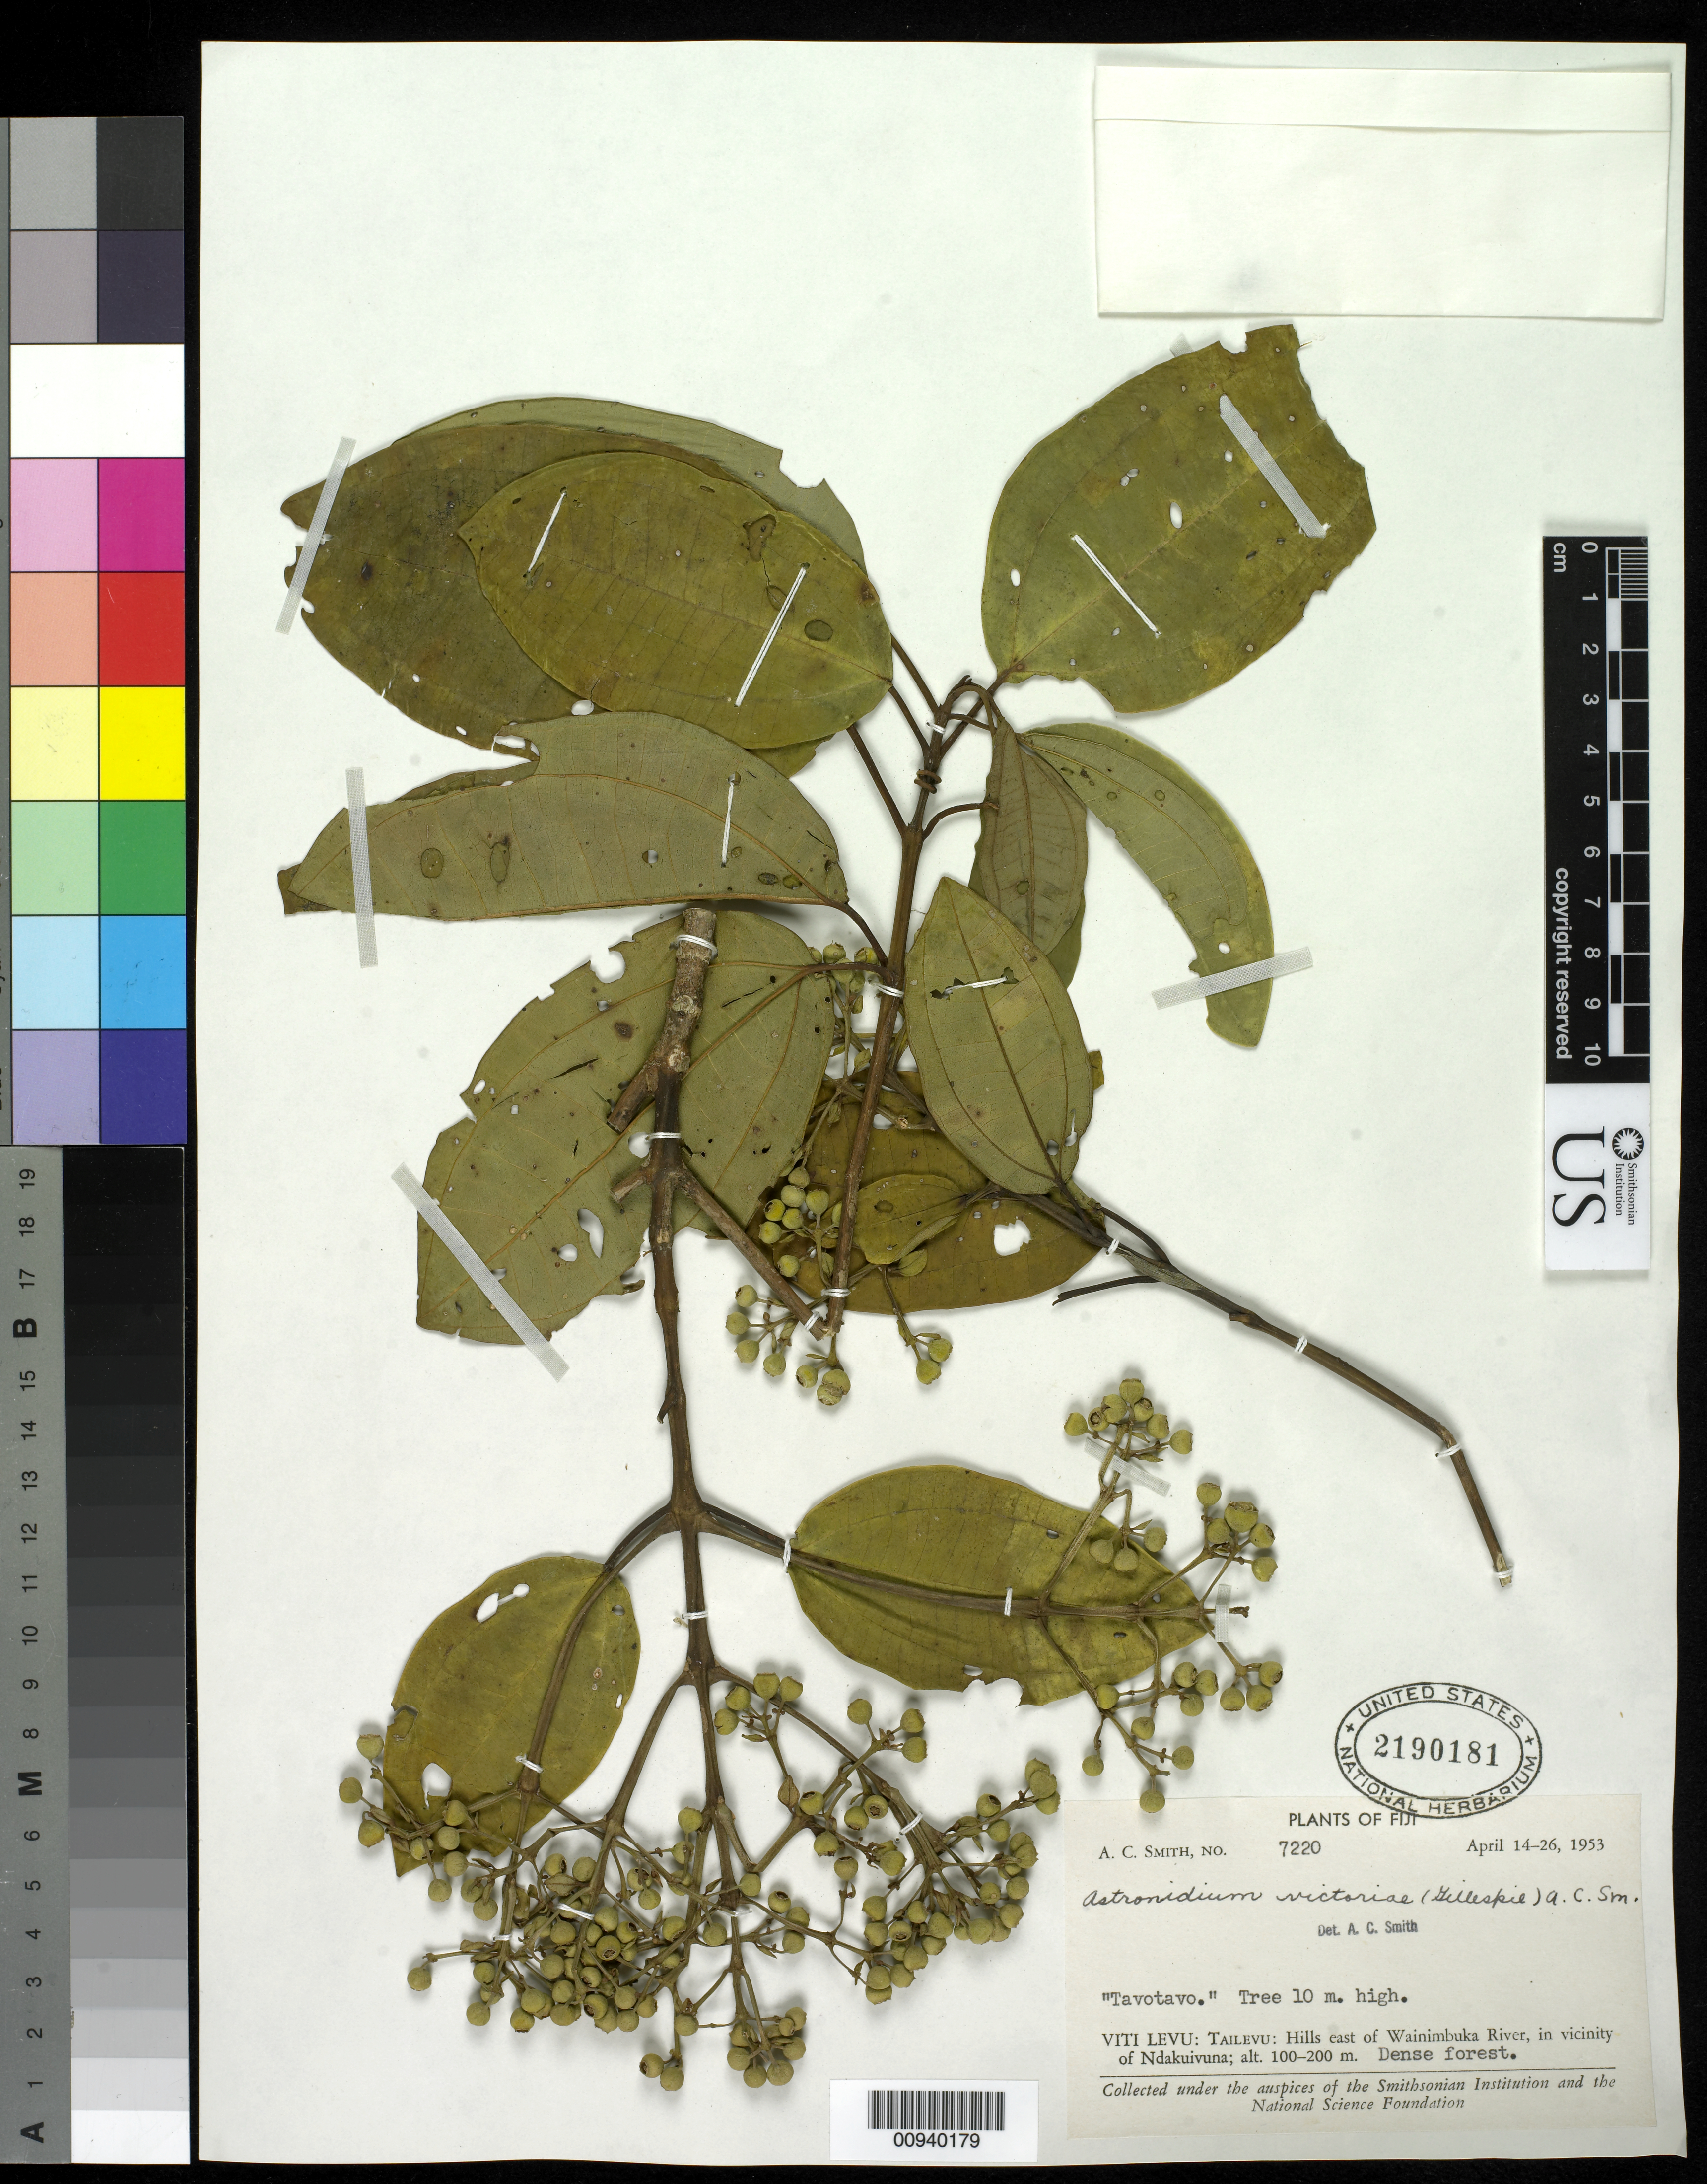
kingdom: Plantae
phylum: Tracheophyta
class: Magnoliopsida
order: Myrtales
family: Melastomataceae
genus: Astronidium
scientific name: Astronidium victoriae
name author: (Gill.) A.C. Sm.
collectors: C. A. Smith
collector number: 7220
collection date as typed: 14 Apr 1953 to 26 Apr 1953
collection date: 1953-04-14/1953-04-26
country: Fiji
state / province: Central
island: Viti Levu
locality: Hills east of Wainimbuka River, in vicinity of Ndakuivuna. Tailevu. Dense forest.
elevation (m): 100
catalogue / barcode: US 2190181